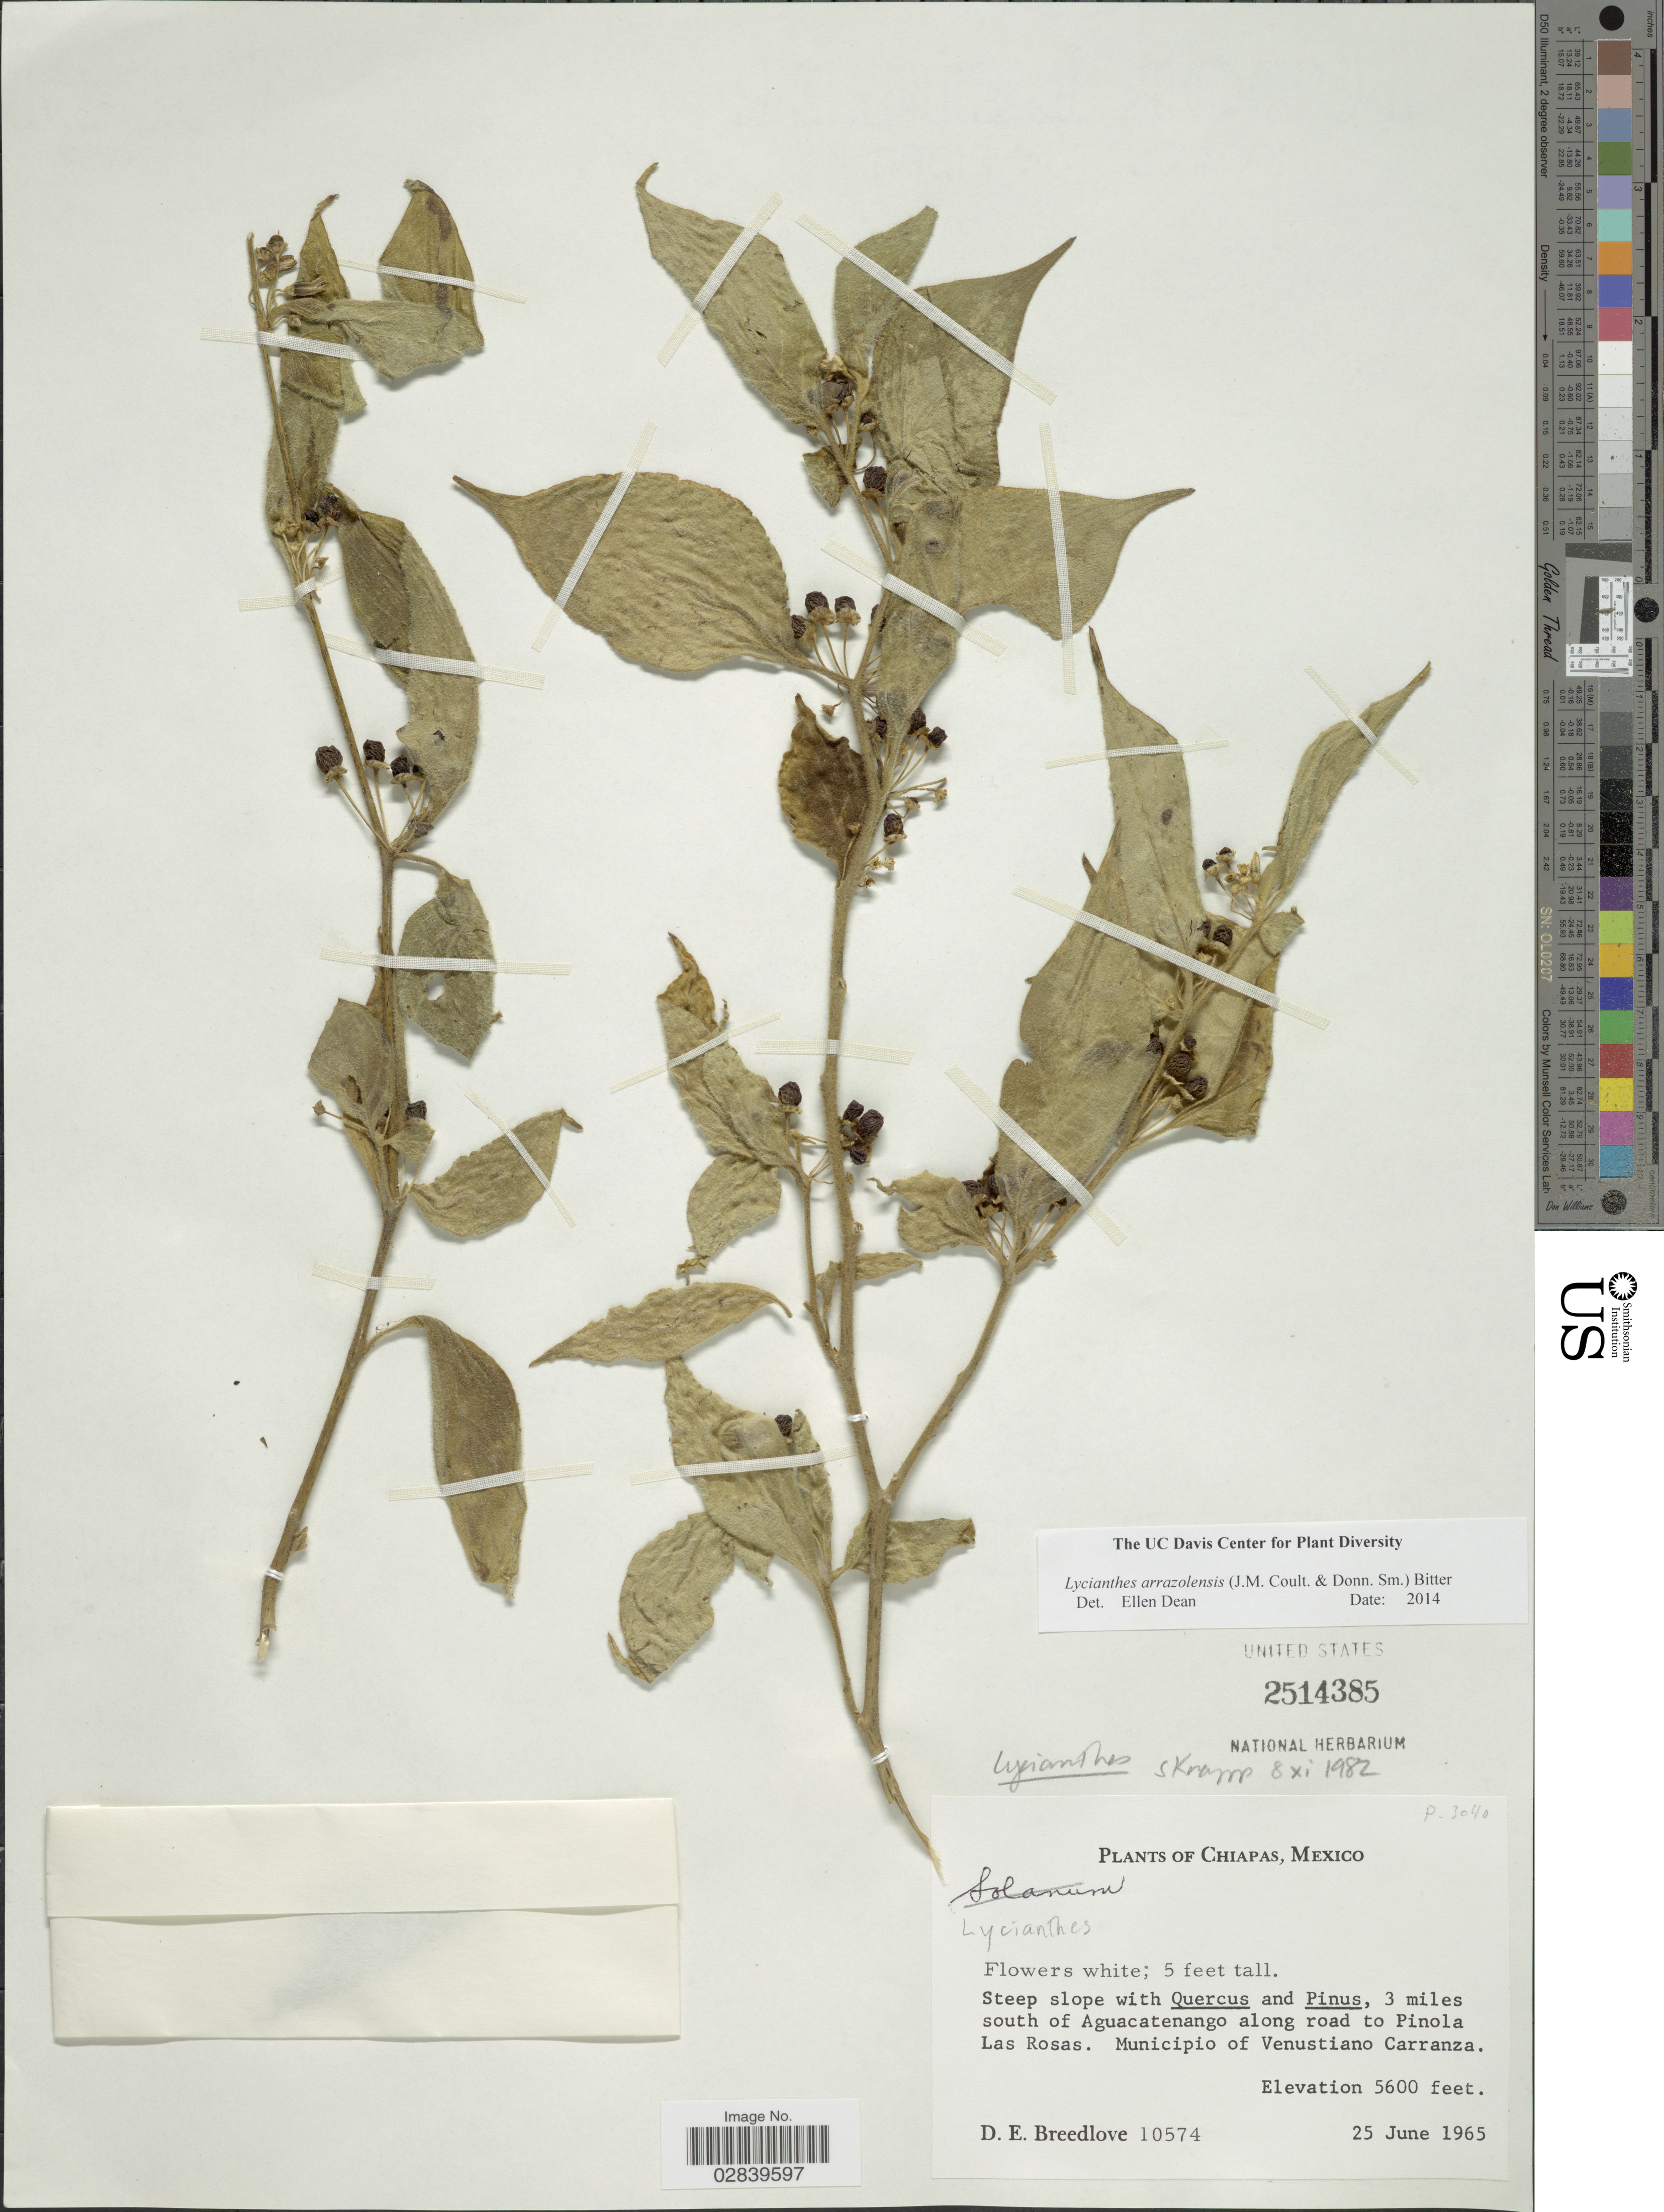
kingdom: Plantae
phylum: Tracheophyta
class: Magnoliopsida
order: Solanales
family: Solanaceae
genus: Lycianthes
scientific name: Lycianthes arrazolensis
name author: (J.M. Coult. & Donn. Sm.) Bitter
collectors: D. E. Breedlove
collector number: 10574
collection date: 1965-06-25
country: Mexico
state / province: Chiapas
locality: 3 miles south of Aguacatenango along road to Pinola Las Rosas, Municipio of Venustiano Carranza.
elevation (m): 1707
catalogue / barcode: US 2514385